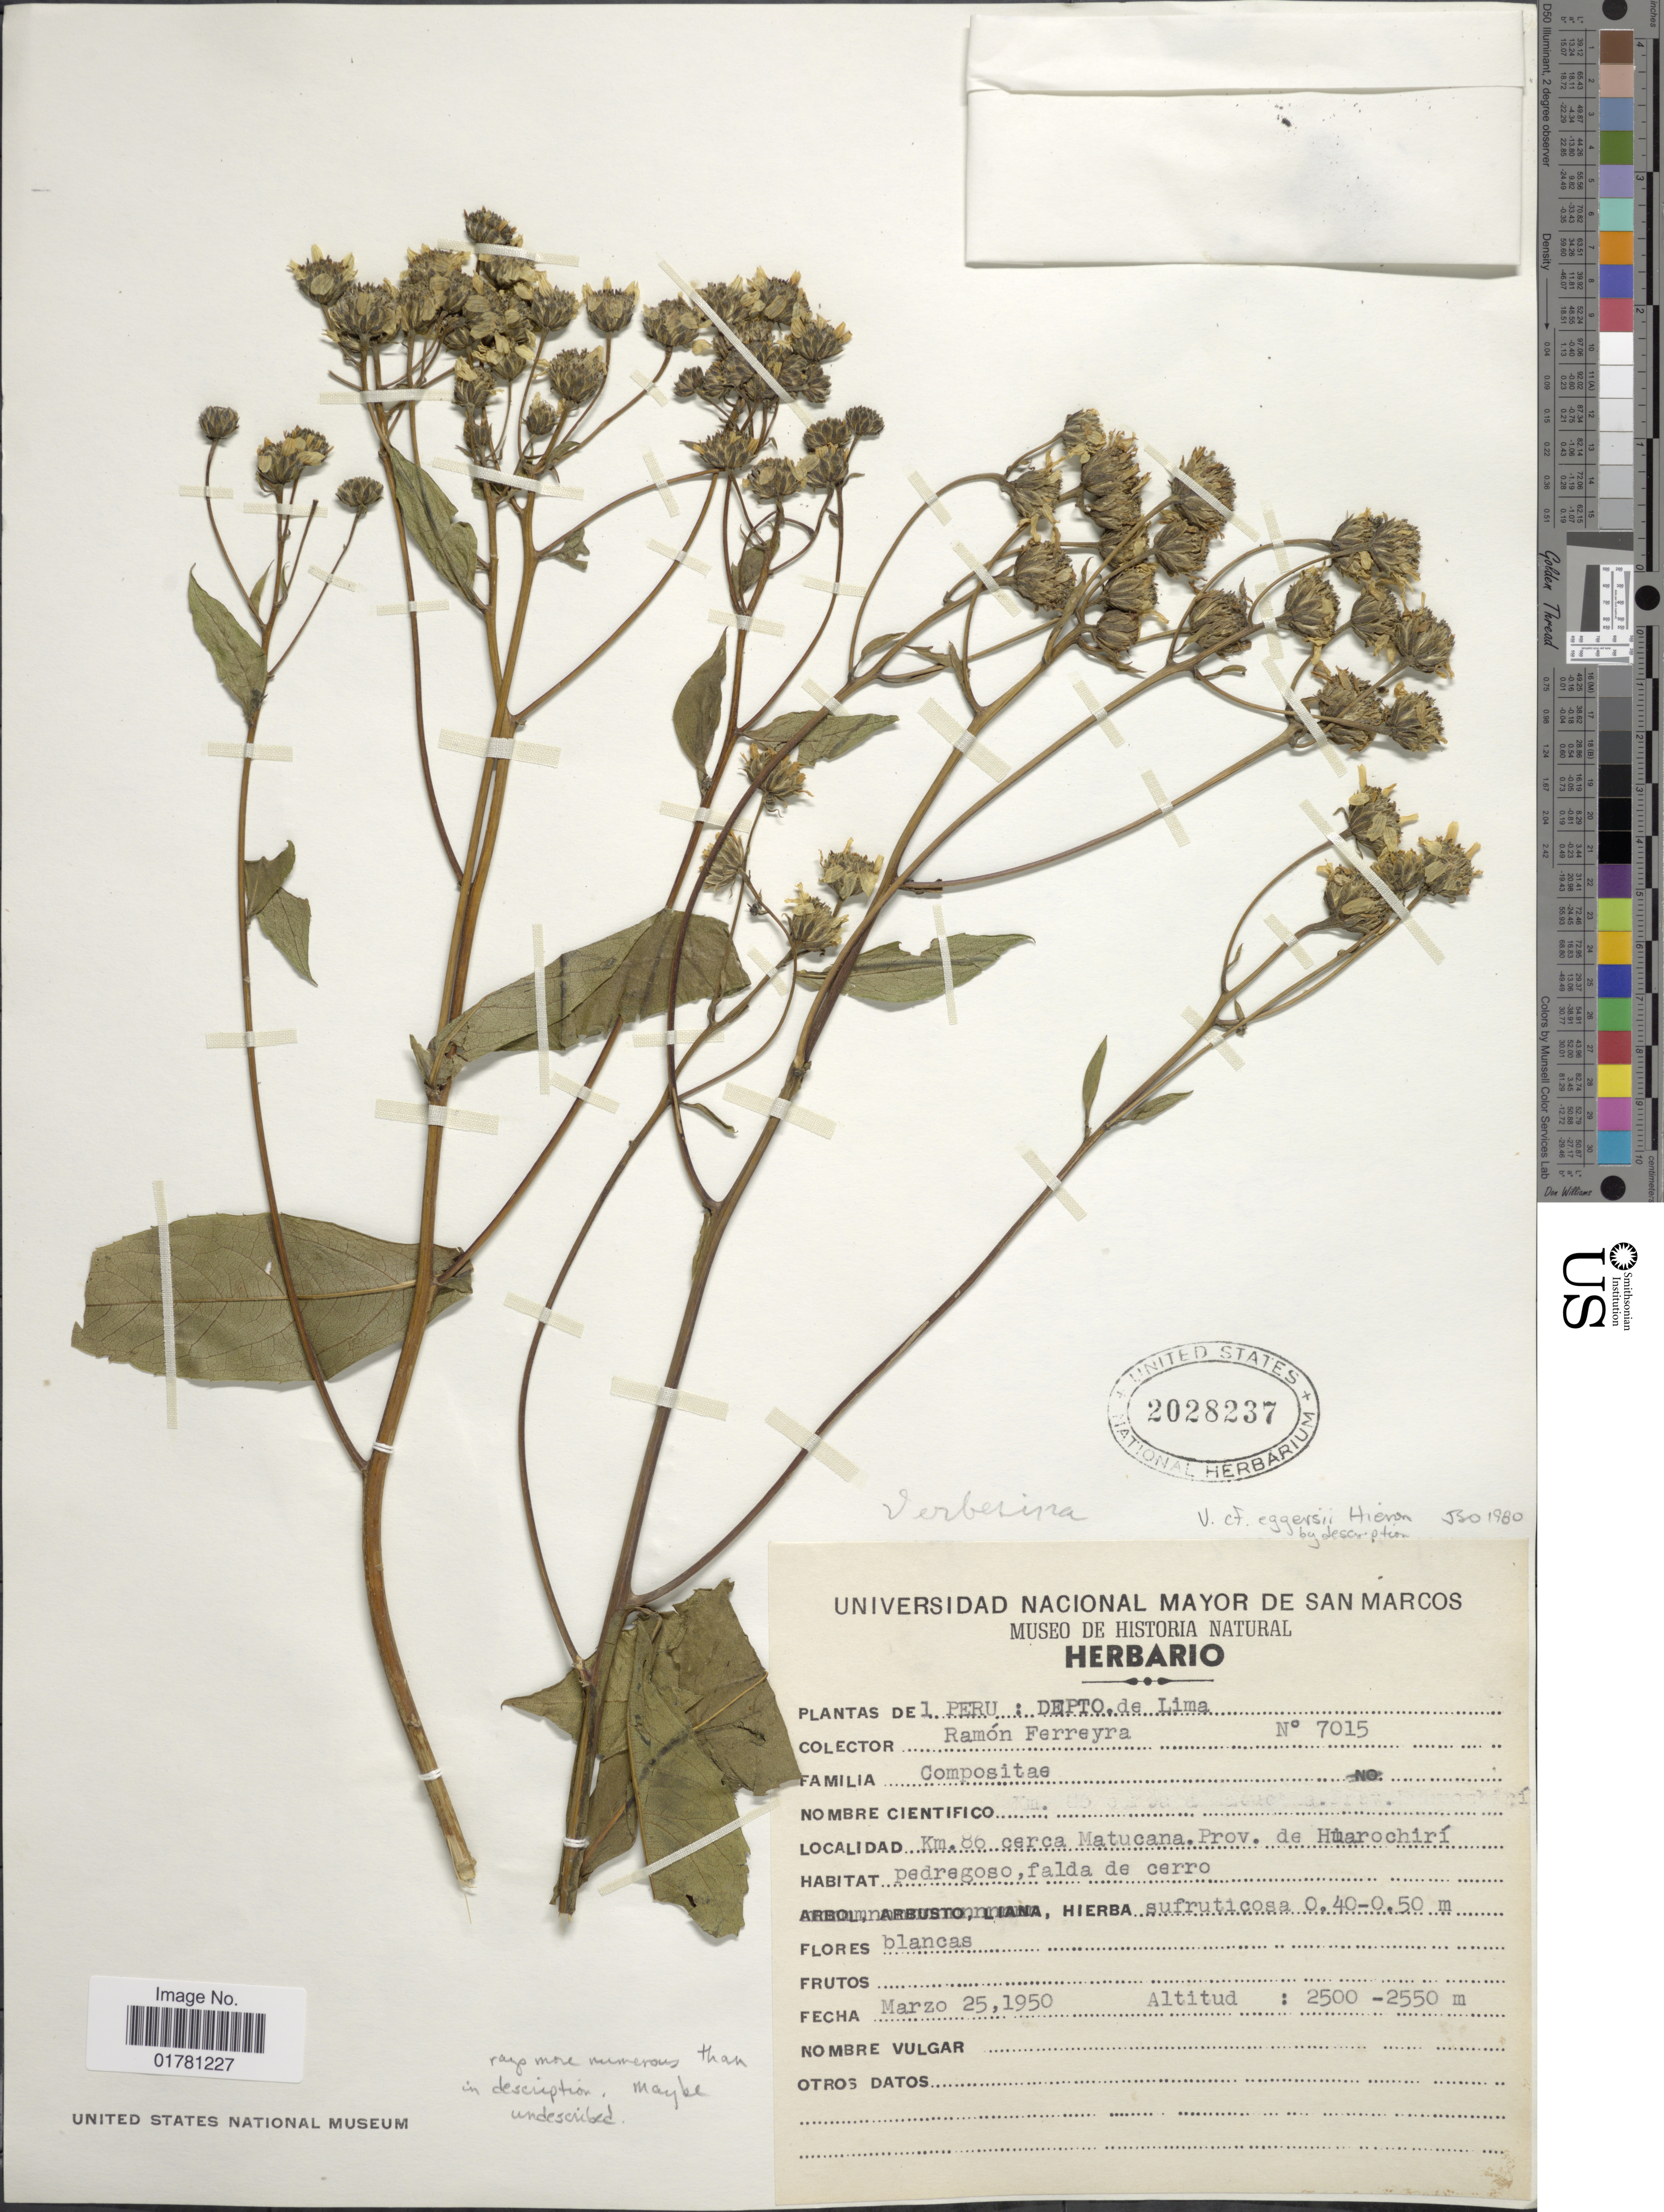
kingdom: Plantae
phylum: Tracheophyta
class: Magnoliopsida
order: Asterales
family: Asteraceae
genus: Verbesina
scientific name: Verbesina saubinetioides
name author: S.F. Blake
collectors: R. A. Ferreyra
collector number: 7015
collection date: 1950-03-25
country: Peru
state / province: Lima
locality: Depto de Lima, Km 86 cerca Matucana Prov. de Huarochirí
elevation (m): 2500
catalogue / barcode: US 2028237